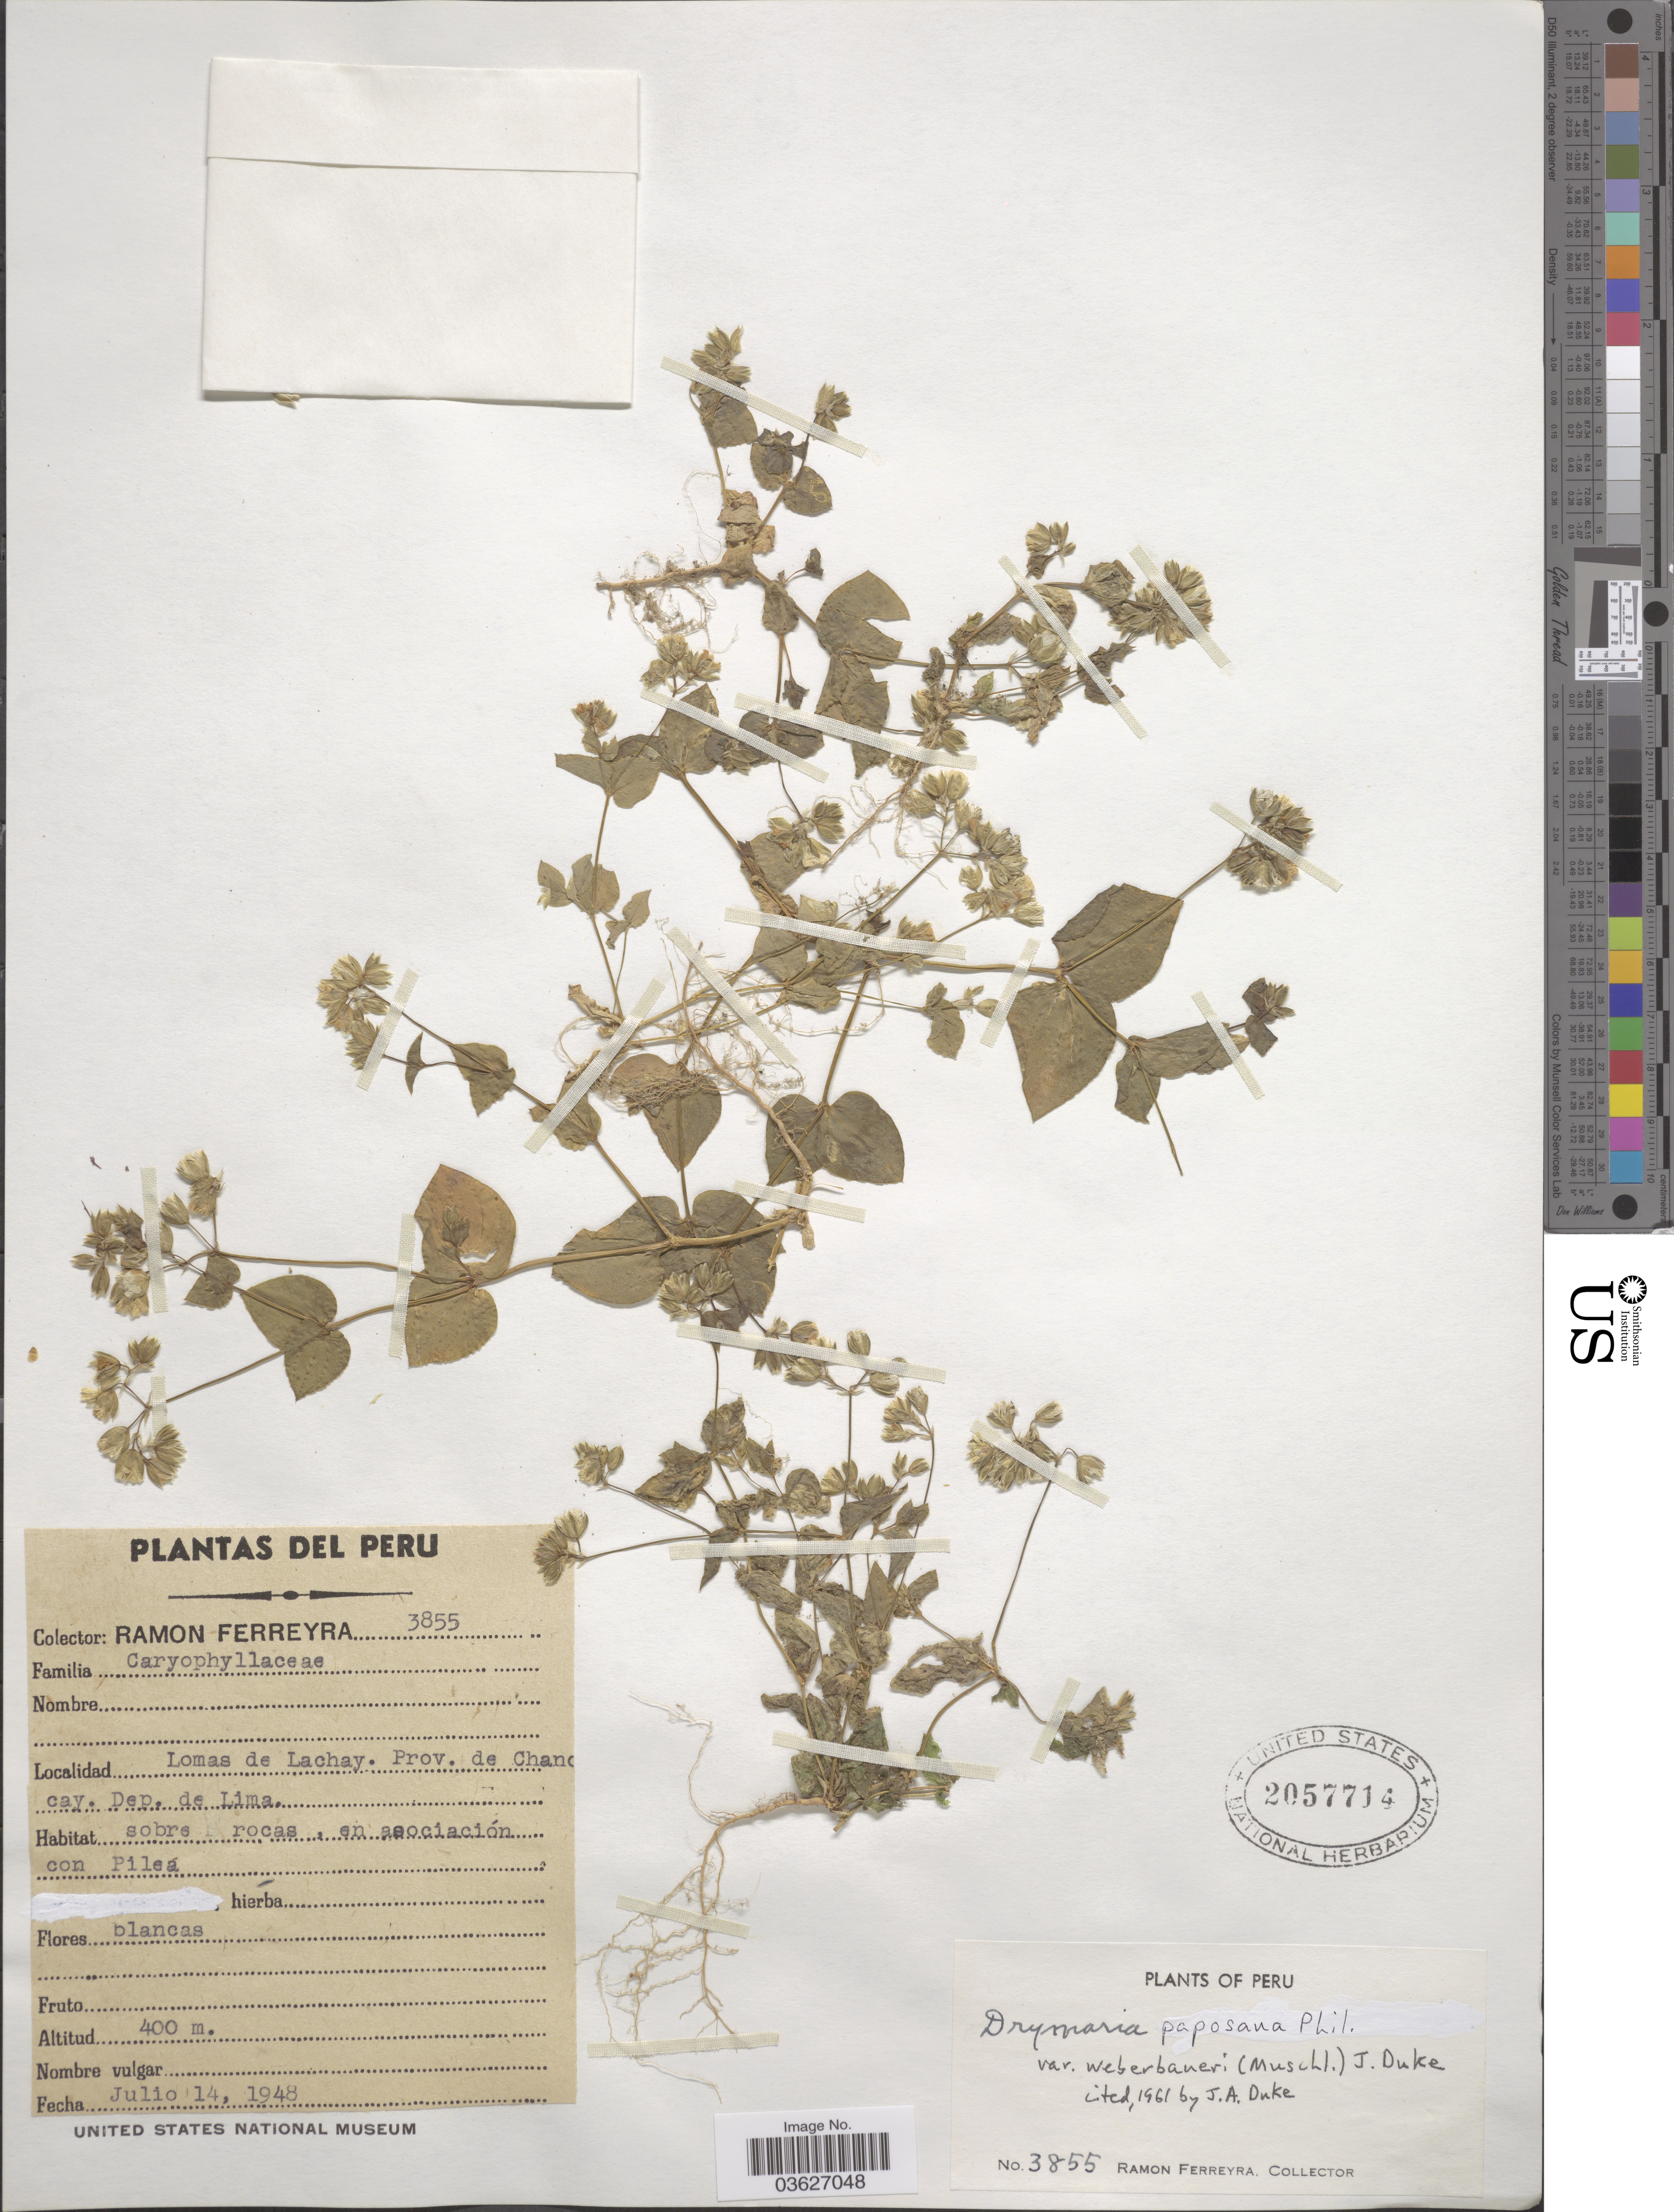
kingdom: Plantae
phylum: Tracheophyta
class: Magnoliopsida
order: Caryophyllales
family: Caryophyllaceae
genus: Drymaria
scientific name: Drymaria paposana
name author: Phil.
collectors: R. A. Ferreyra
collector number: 3855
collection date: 1948-07-14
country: Peru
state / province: Lima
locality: Lomas de Lachay. Prov. de Chancay. Dep. de Lima.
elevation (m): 400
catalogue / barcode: US 2057714